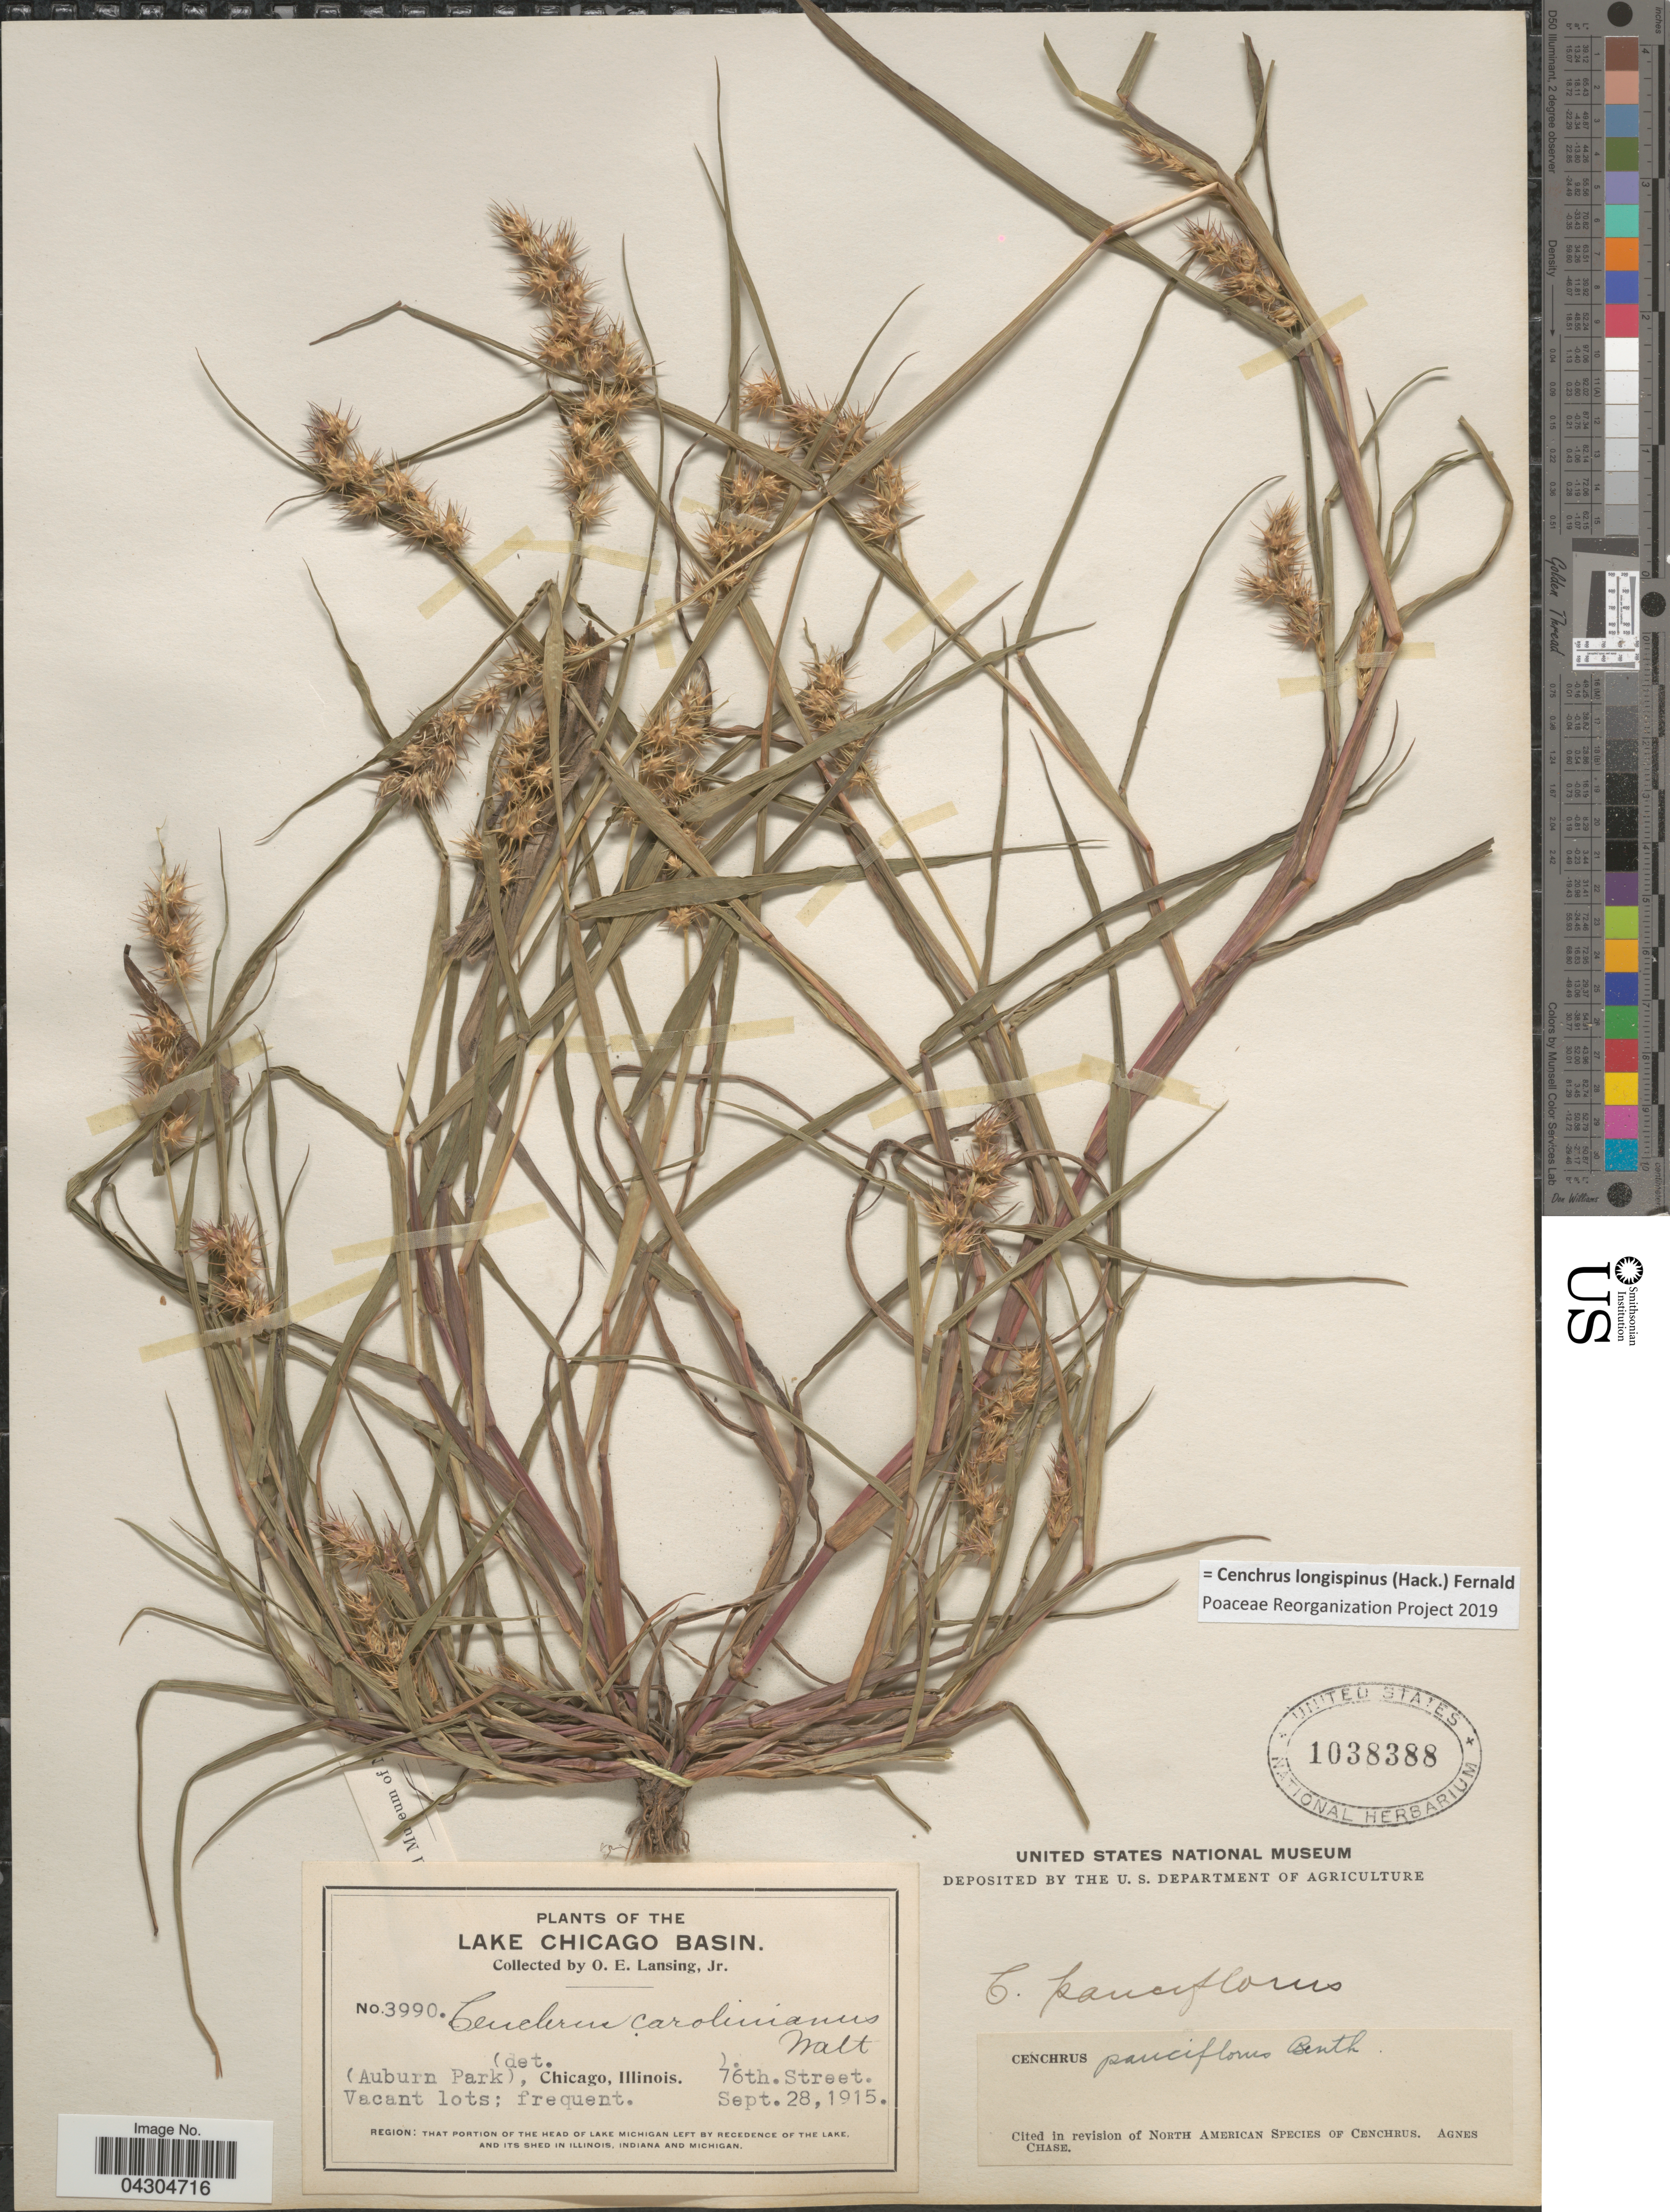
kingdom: Plantae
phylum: Tracheophyta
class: Liliopsida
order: Poales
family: Poaceae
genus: Cenchrus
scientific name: Cenchrus longispinus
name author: (Hack.) Fernald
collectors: O. Lansing Jr.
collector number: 3990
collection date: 1915-09-28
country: United States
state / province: Illinois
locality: The Lake Chicago Basin. (Auburn Park), Chicago. 76th.Street. Region: that portion of the Head of the Lake Michigan left by Recedence of the Lake and its shed in Illinois, Indiana and Michigan.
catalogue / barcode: US 1038388